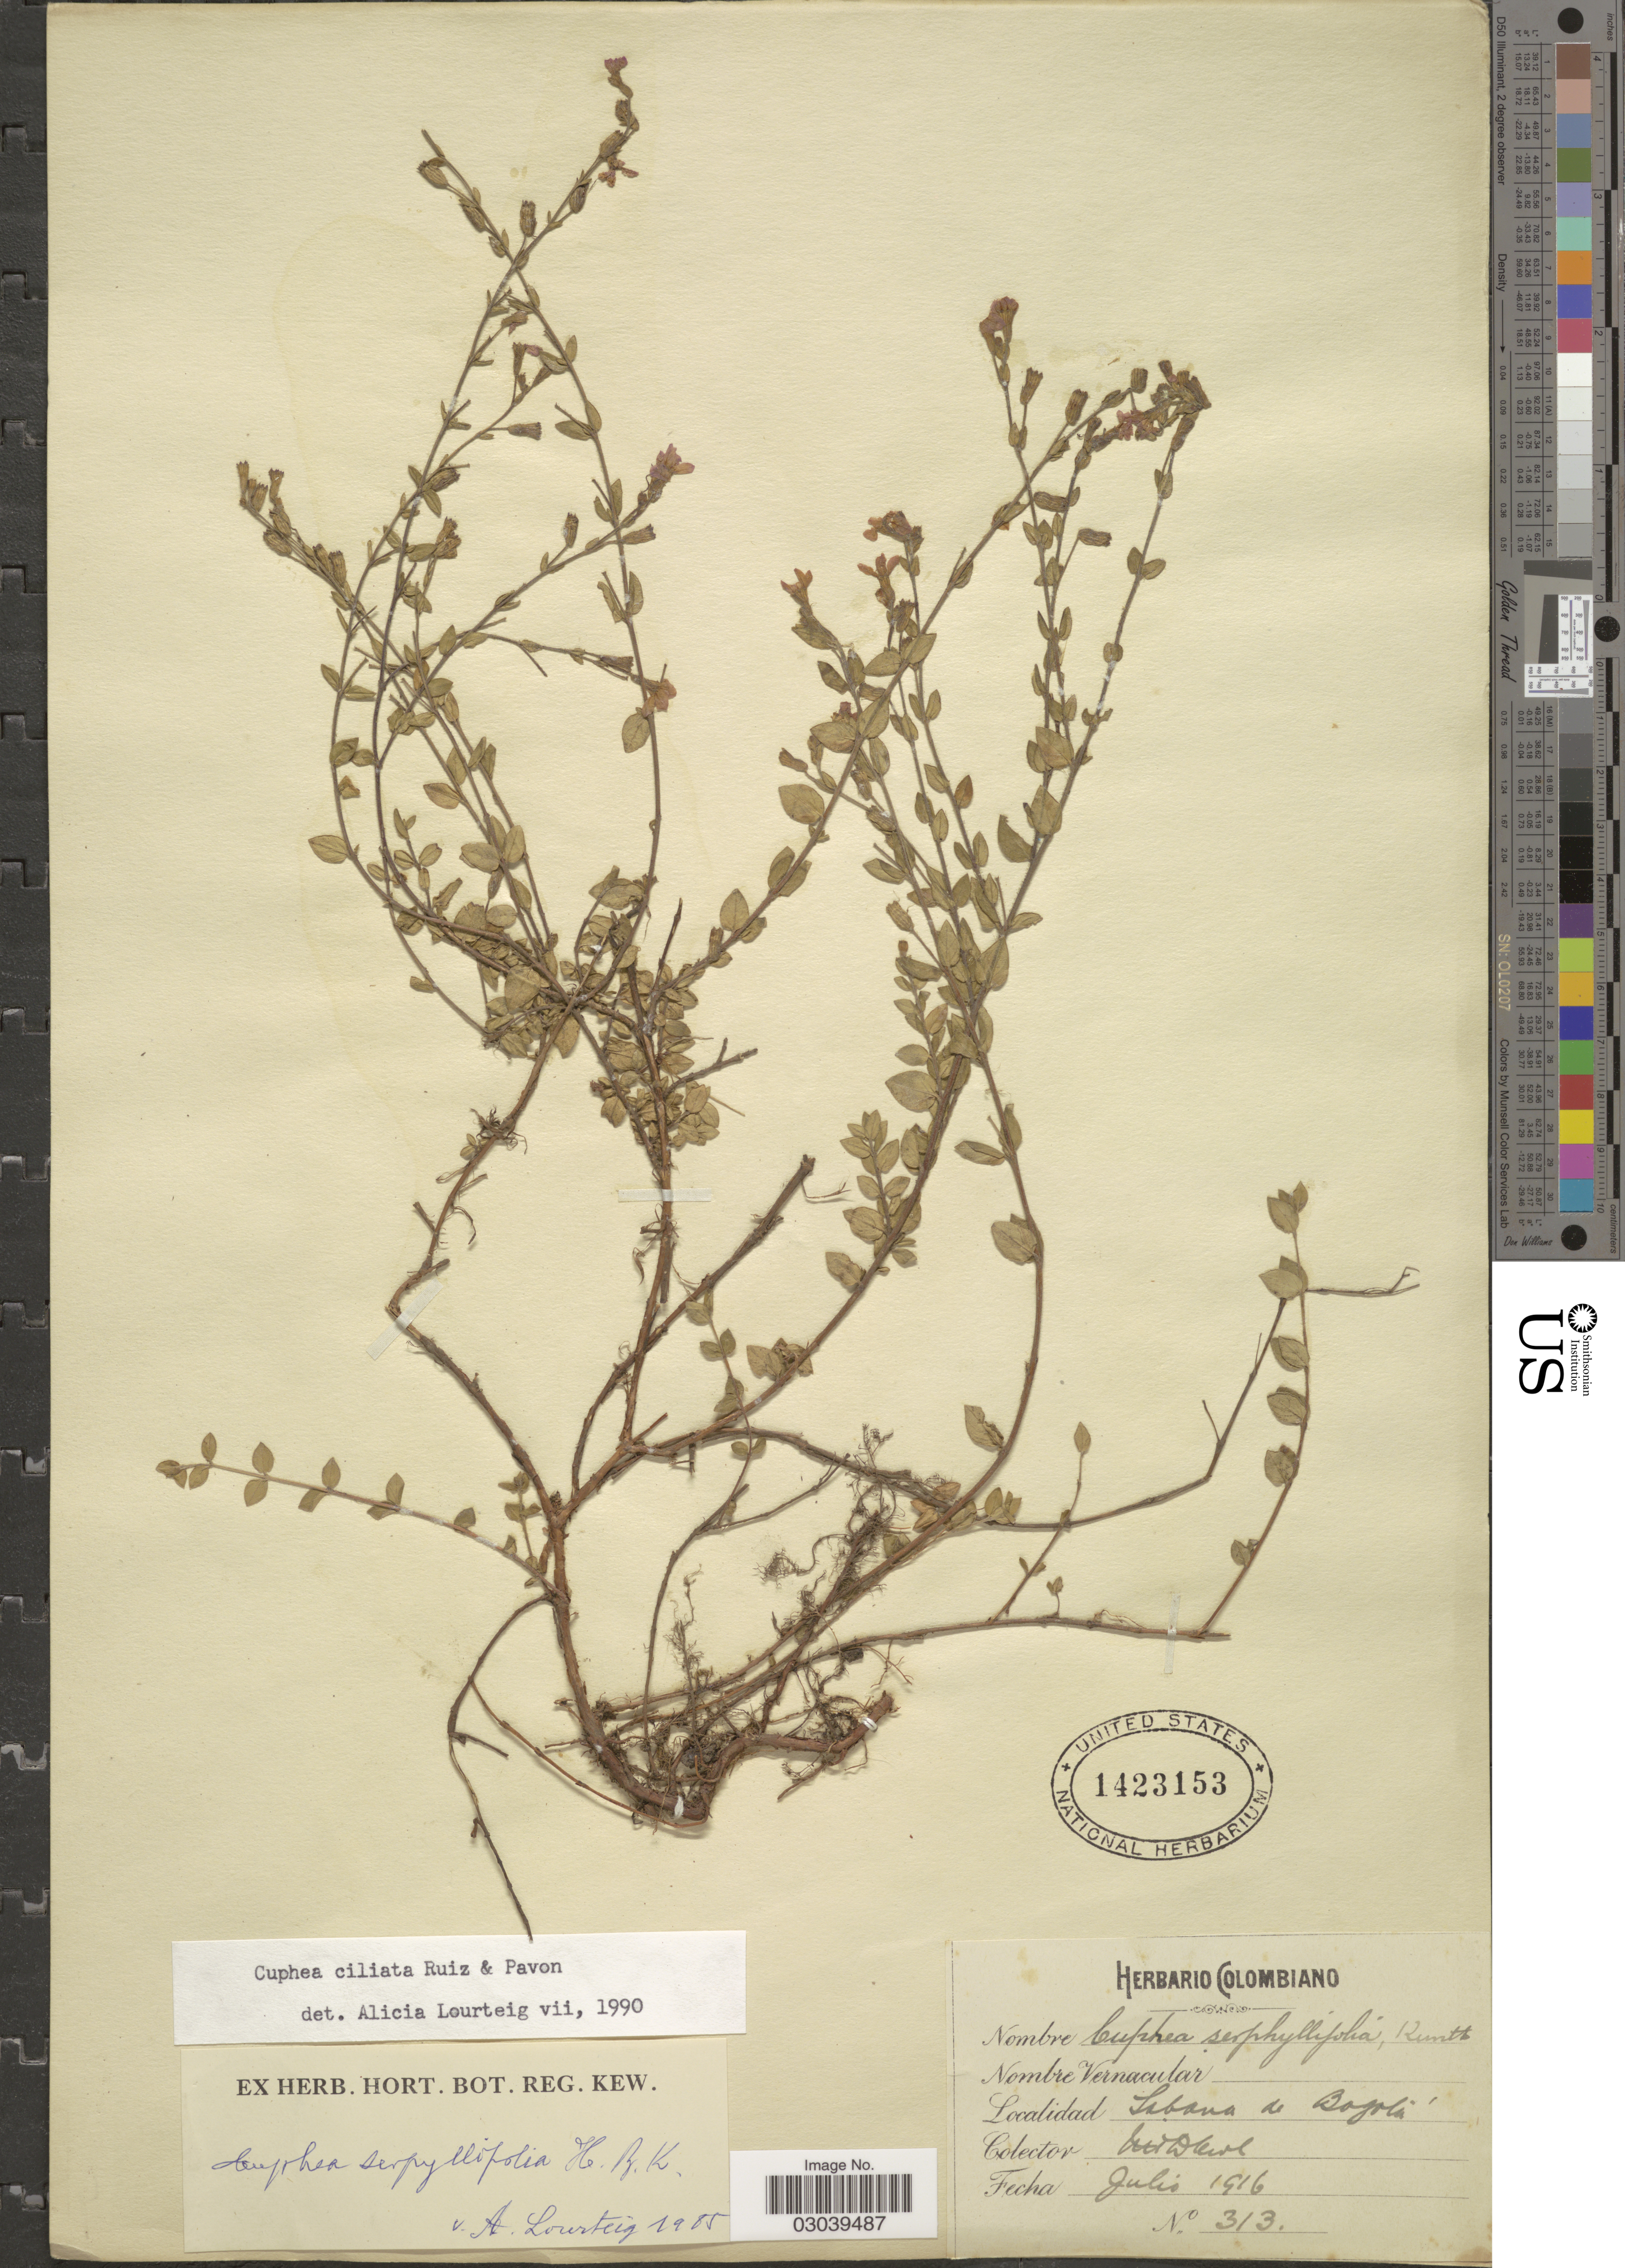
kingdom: Plantae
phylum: Tracheophyta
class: Magnoliopsida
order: Myrtales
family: Lythraceae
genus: Cuphea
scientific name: Cuphea ciliata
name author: Ruiz & Pav.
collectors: M. T. Dawe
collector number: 313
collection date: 1916-07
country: Colombia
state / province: Bogota D.C.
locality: Sabana de Bogotá.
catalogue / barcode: US 1423153